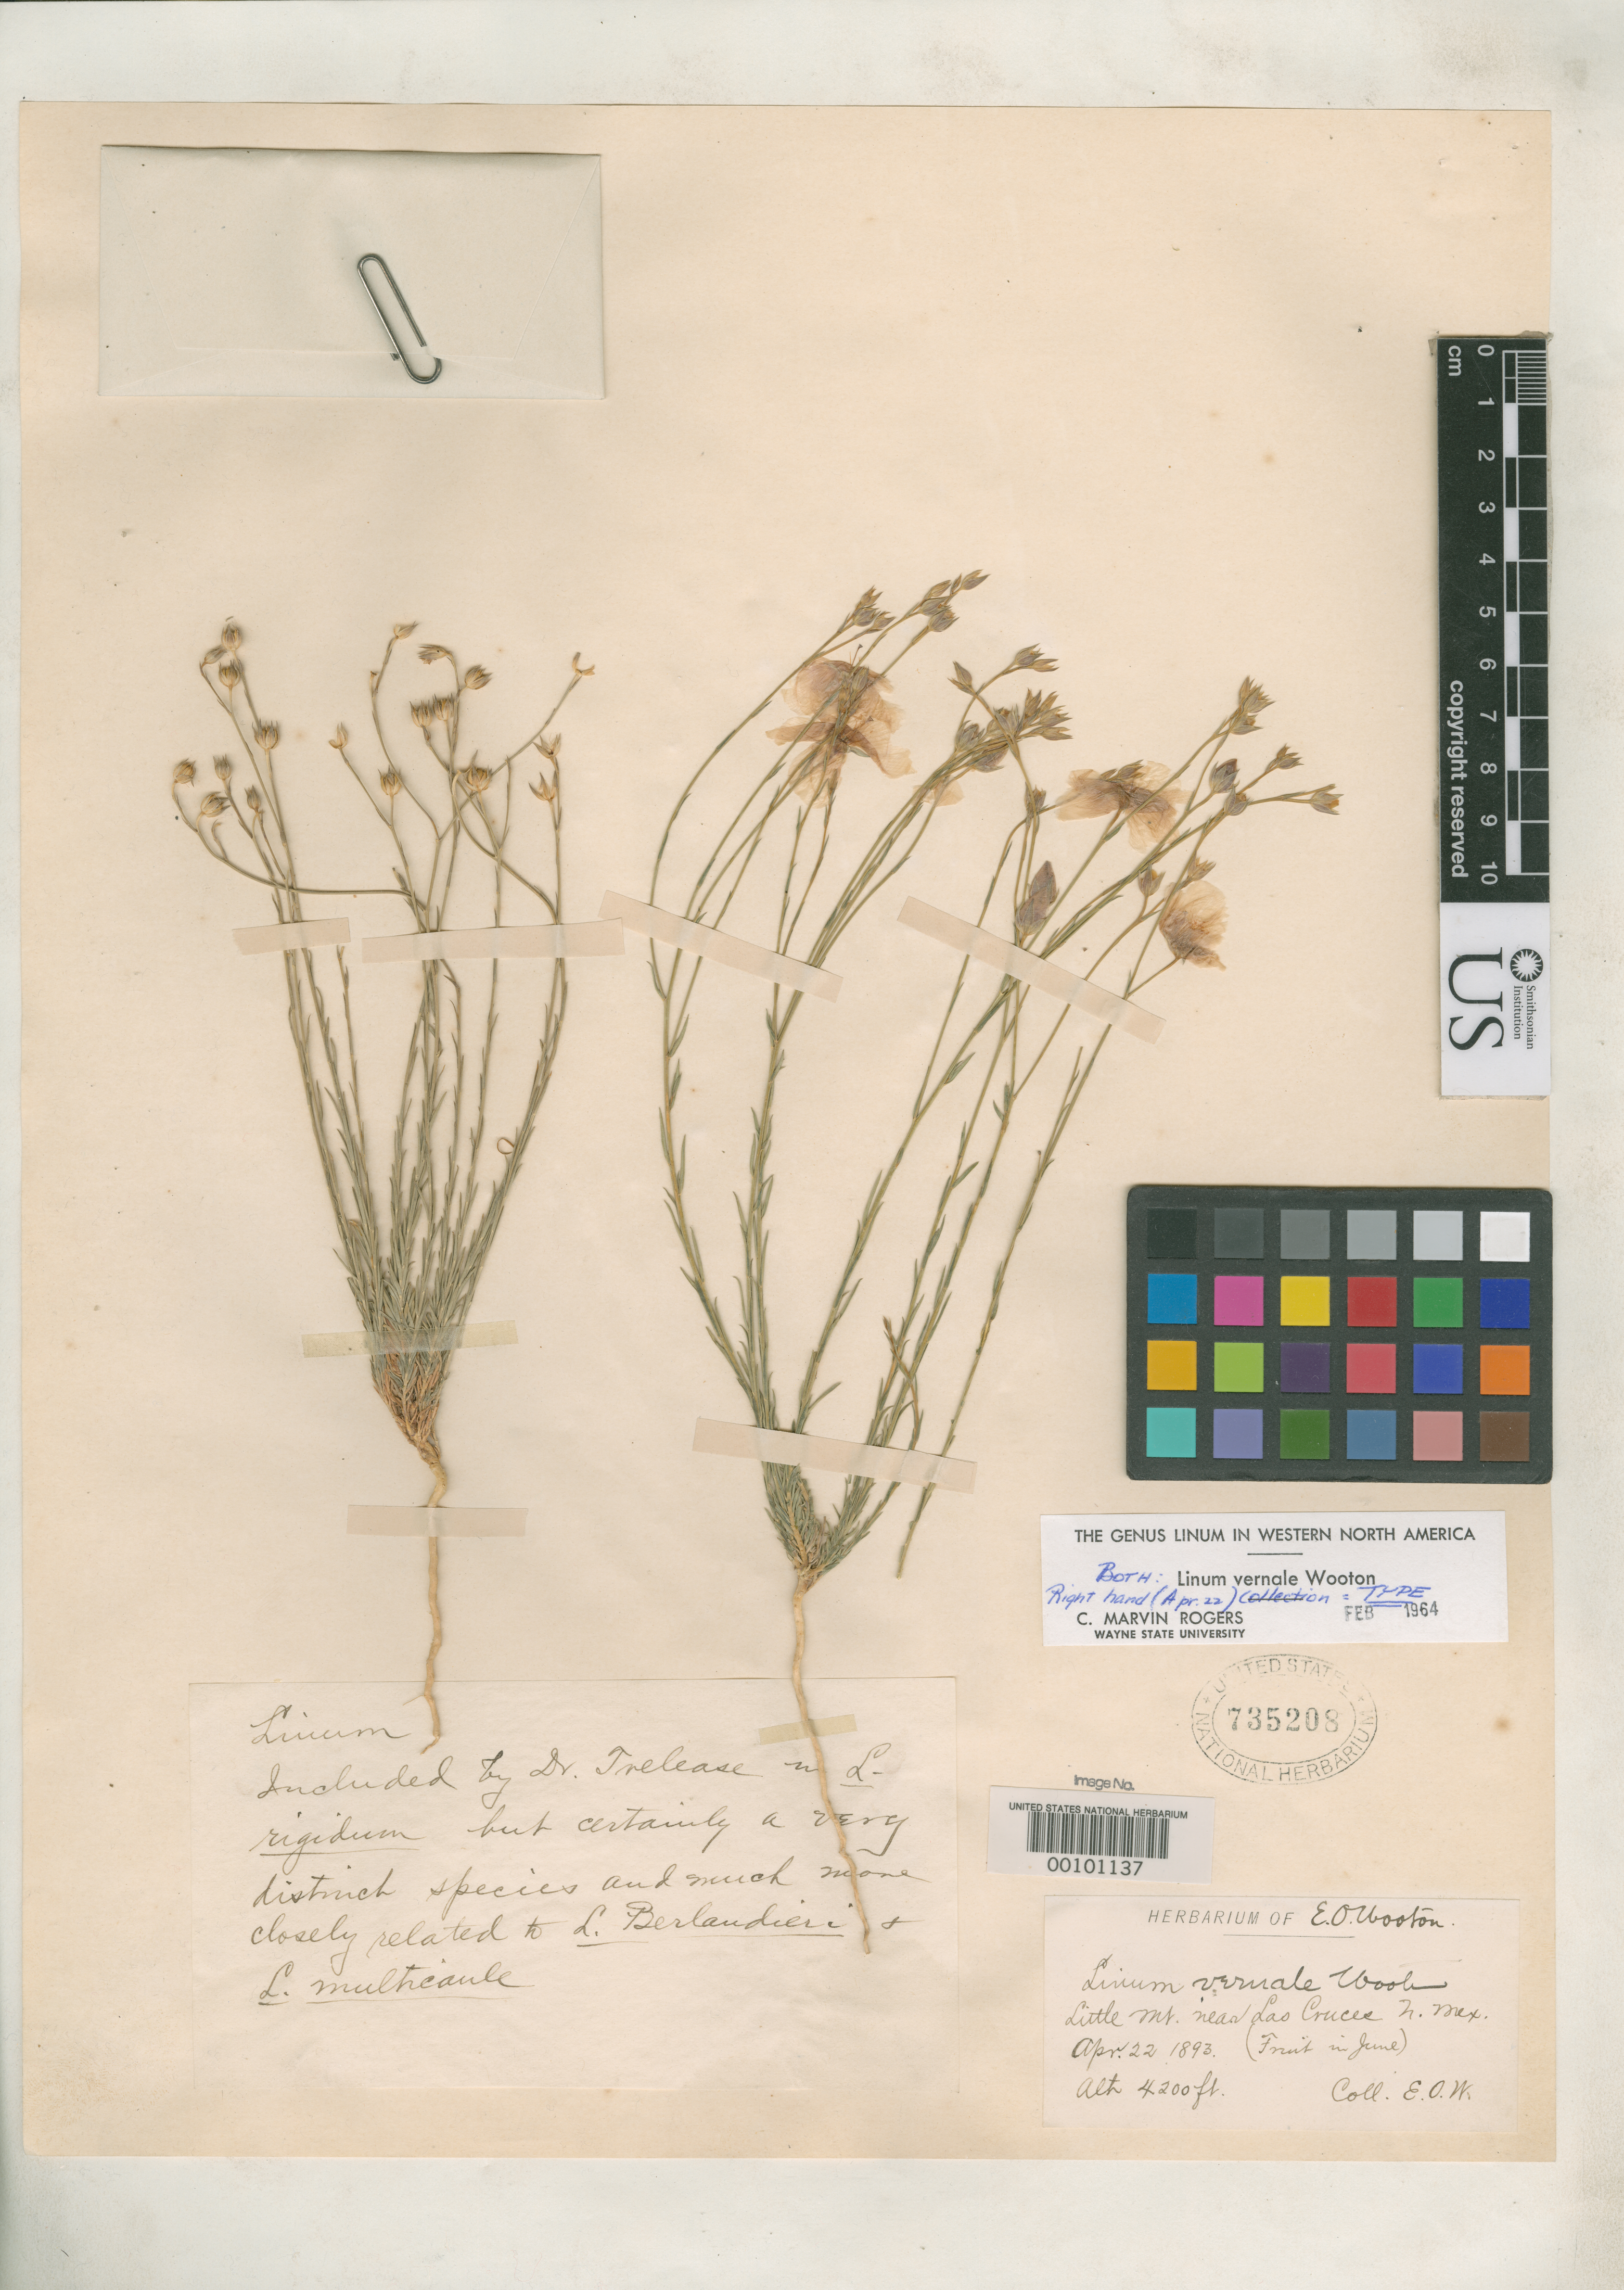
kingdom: Plantae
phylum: Tracheophyta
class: Magnoliopsida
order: Malpighiales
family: Linaceae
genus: Linum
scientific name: Linum vernale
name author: Wooton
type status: Type Collection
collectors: E. O. Wooton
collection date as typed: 22 Apr 1893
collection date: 1893-04-22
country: United States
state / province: New Mexico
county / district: Dona Ana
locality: Little Mountain near las Cruces.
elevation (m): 1280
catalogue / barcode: US 735208